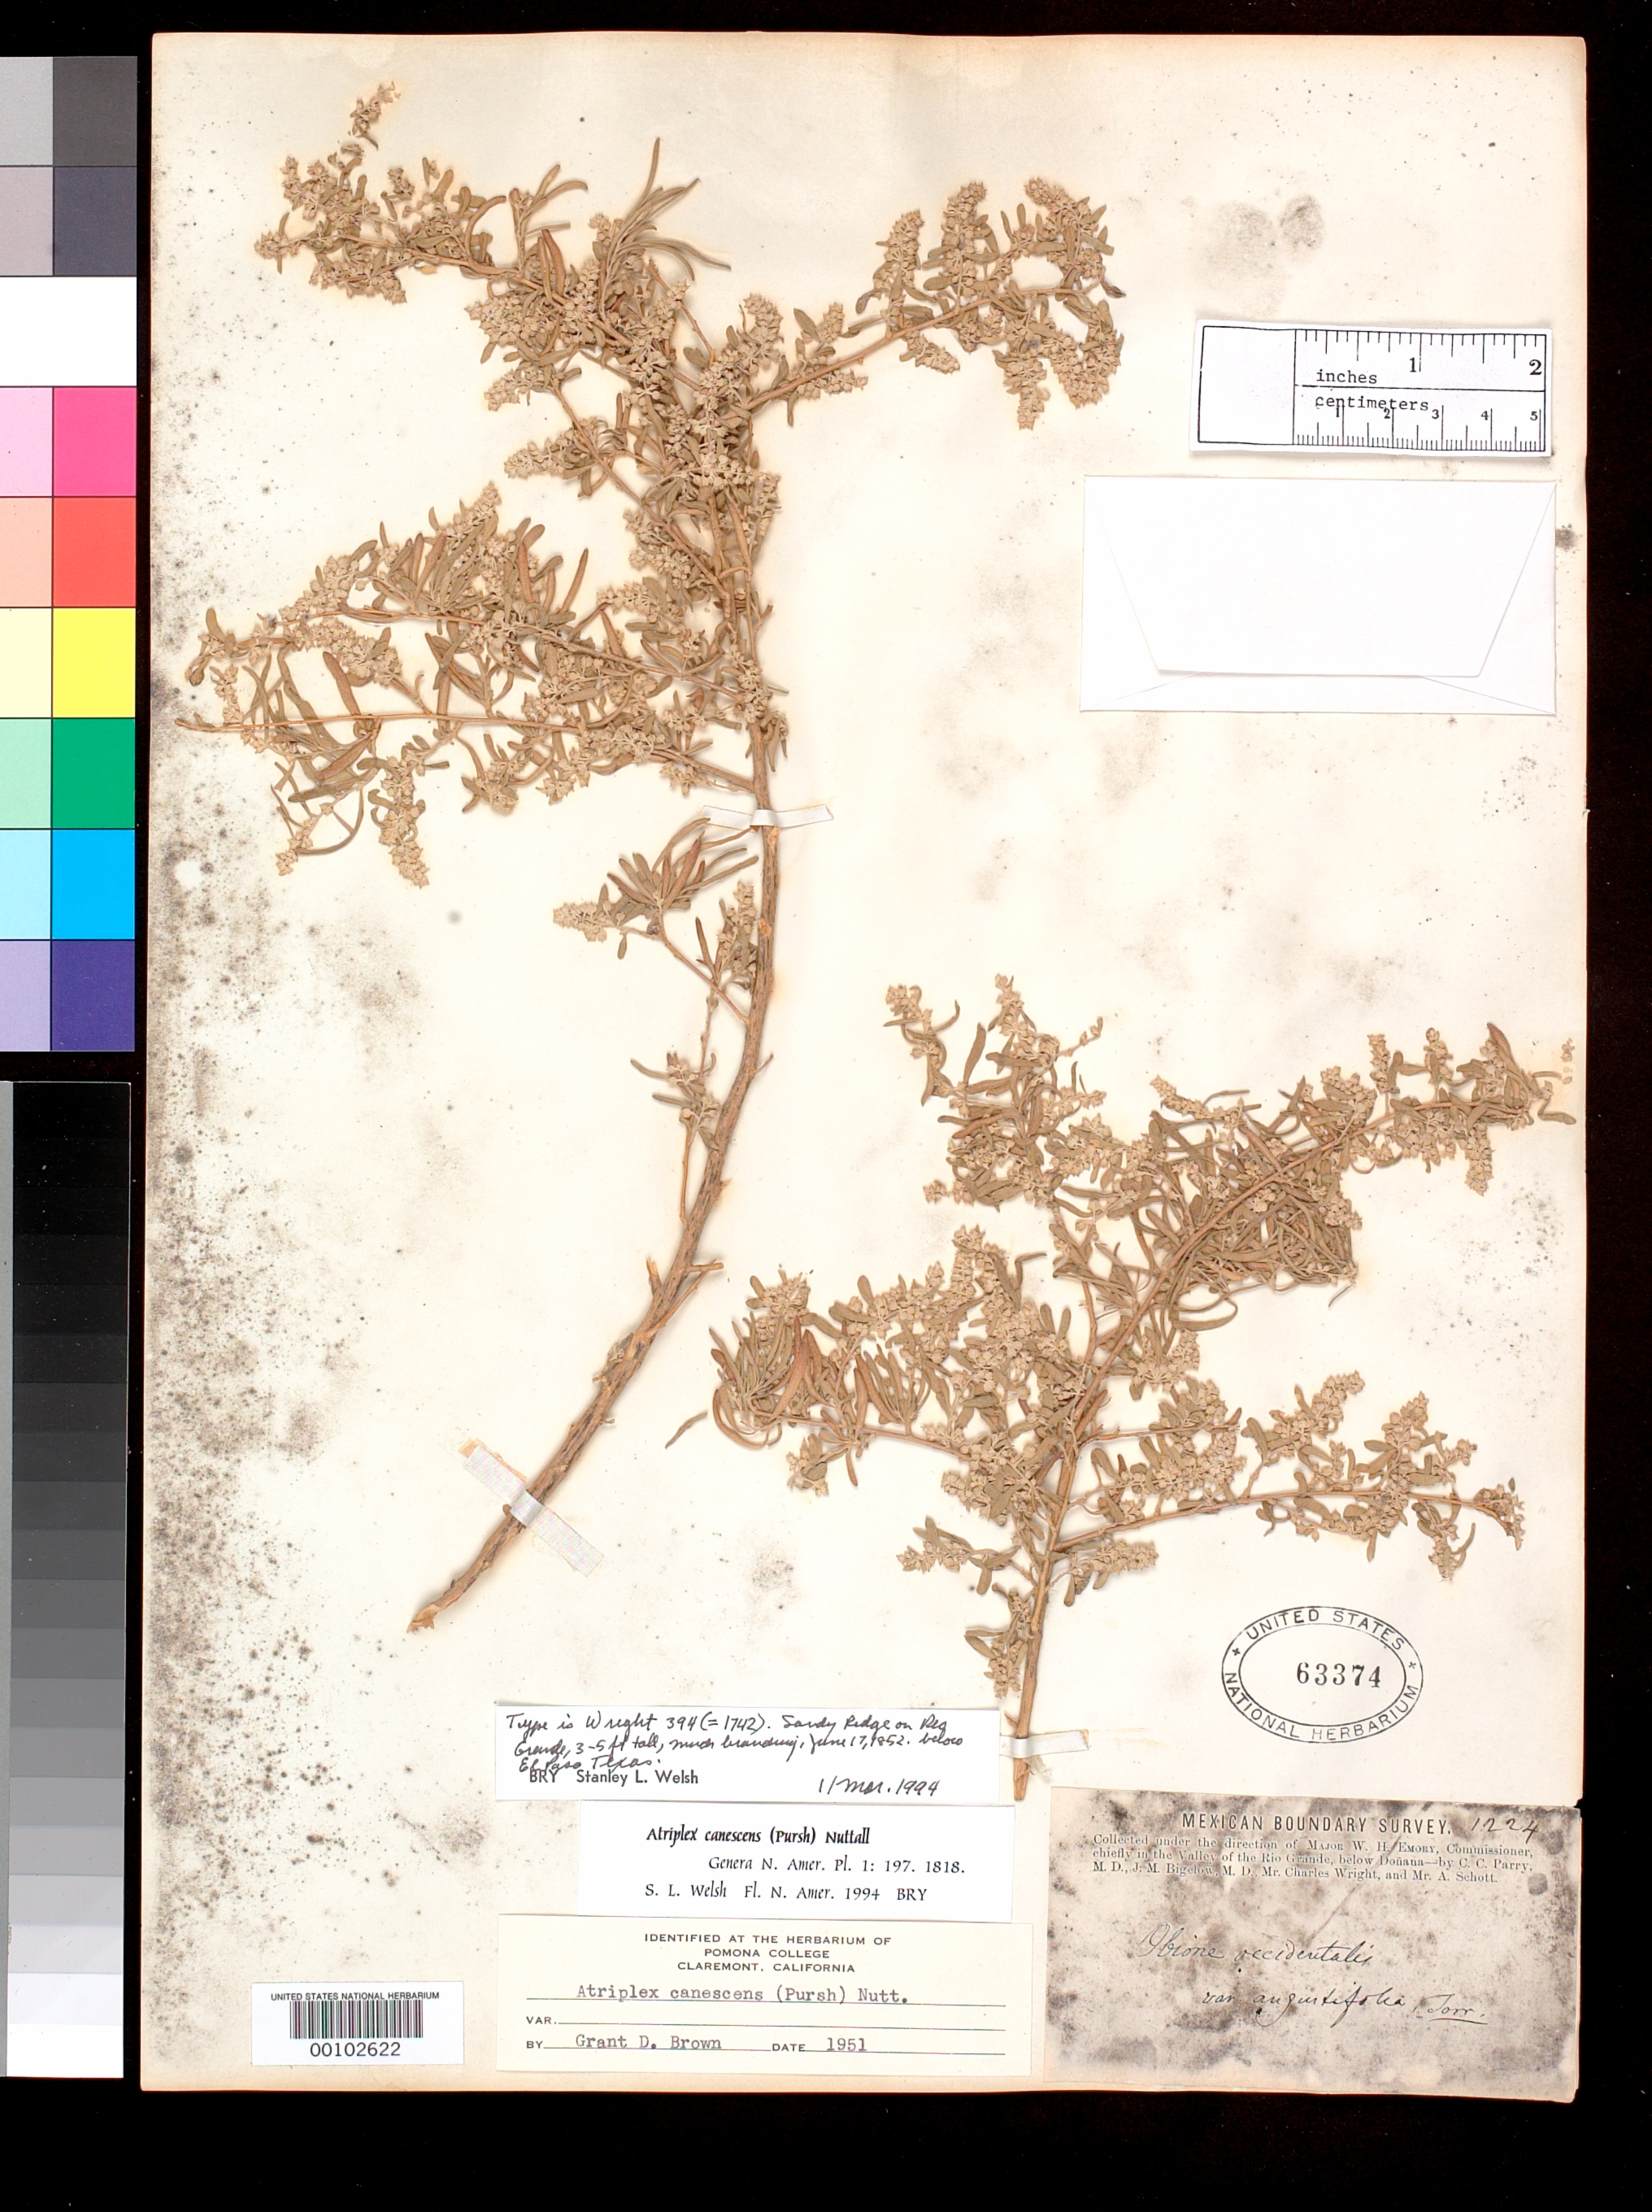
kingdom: Plantae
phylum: Tracheophyta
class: Magnoliopsida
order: Caryophyllales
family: Amaranthaceae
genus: Obione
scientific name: Obione occidentalis var. angustifolia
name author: Torr. in Emory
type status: Isosyntype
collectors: C. Wright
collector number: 1742 (Mex. Bound. Surv. 1224)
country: United States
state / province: Texas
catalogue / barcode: US 63374